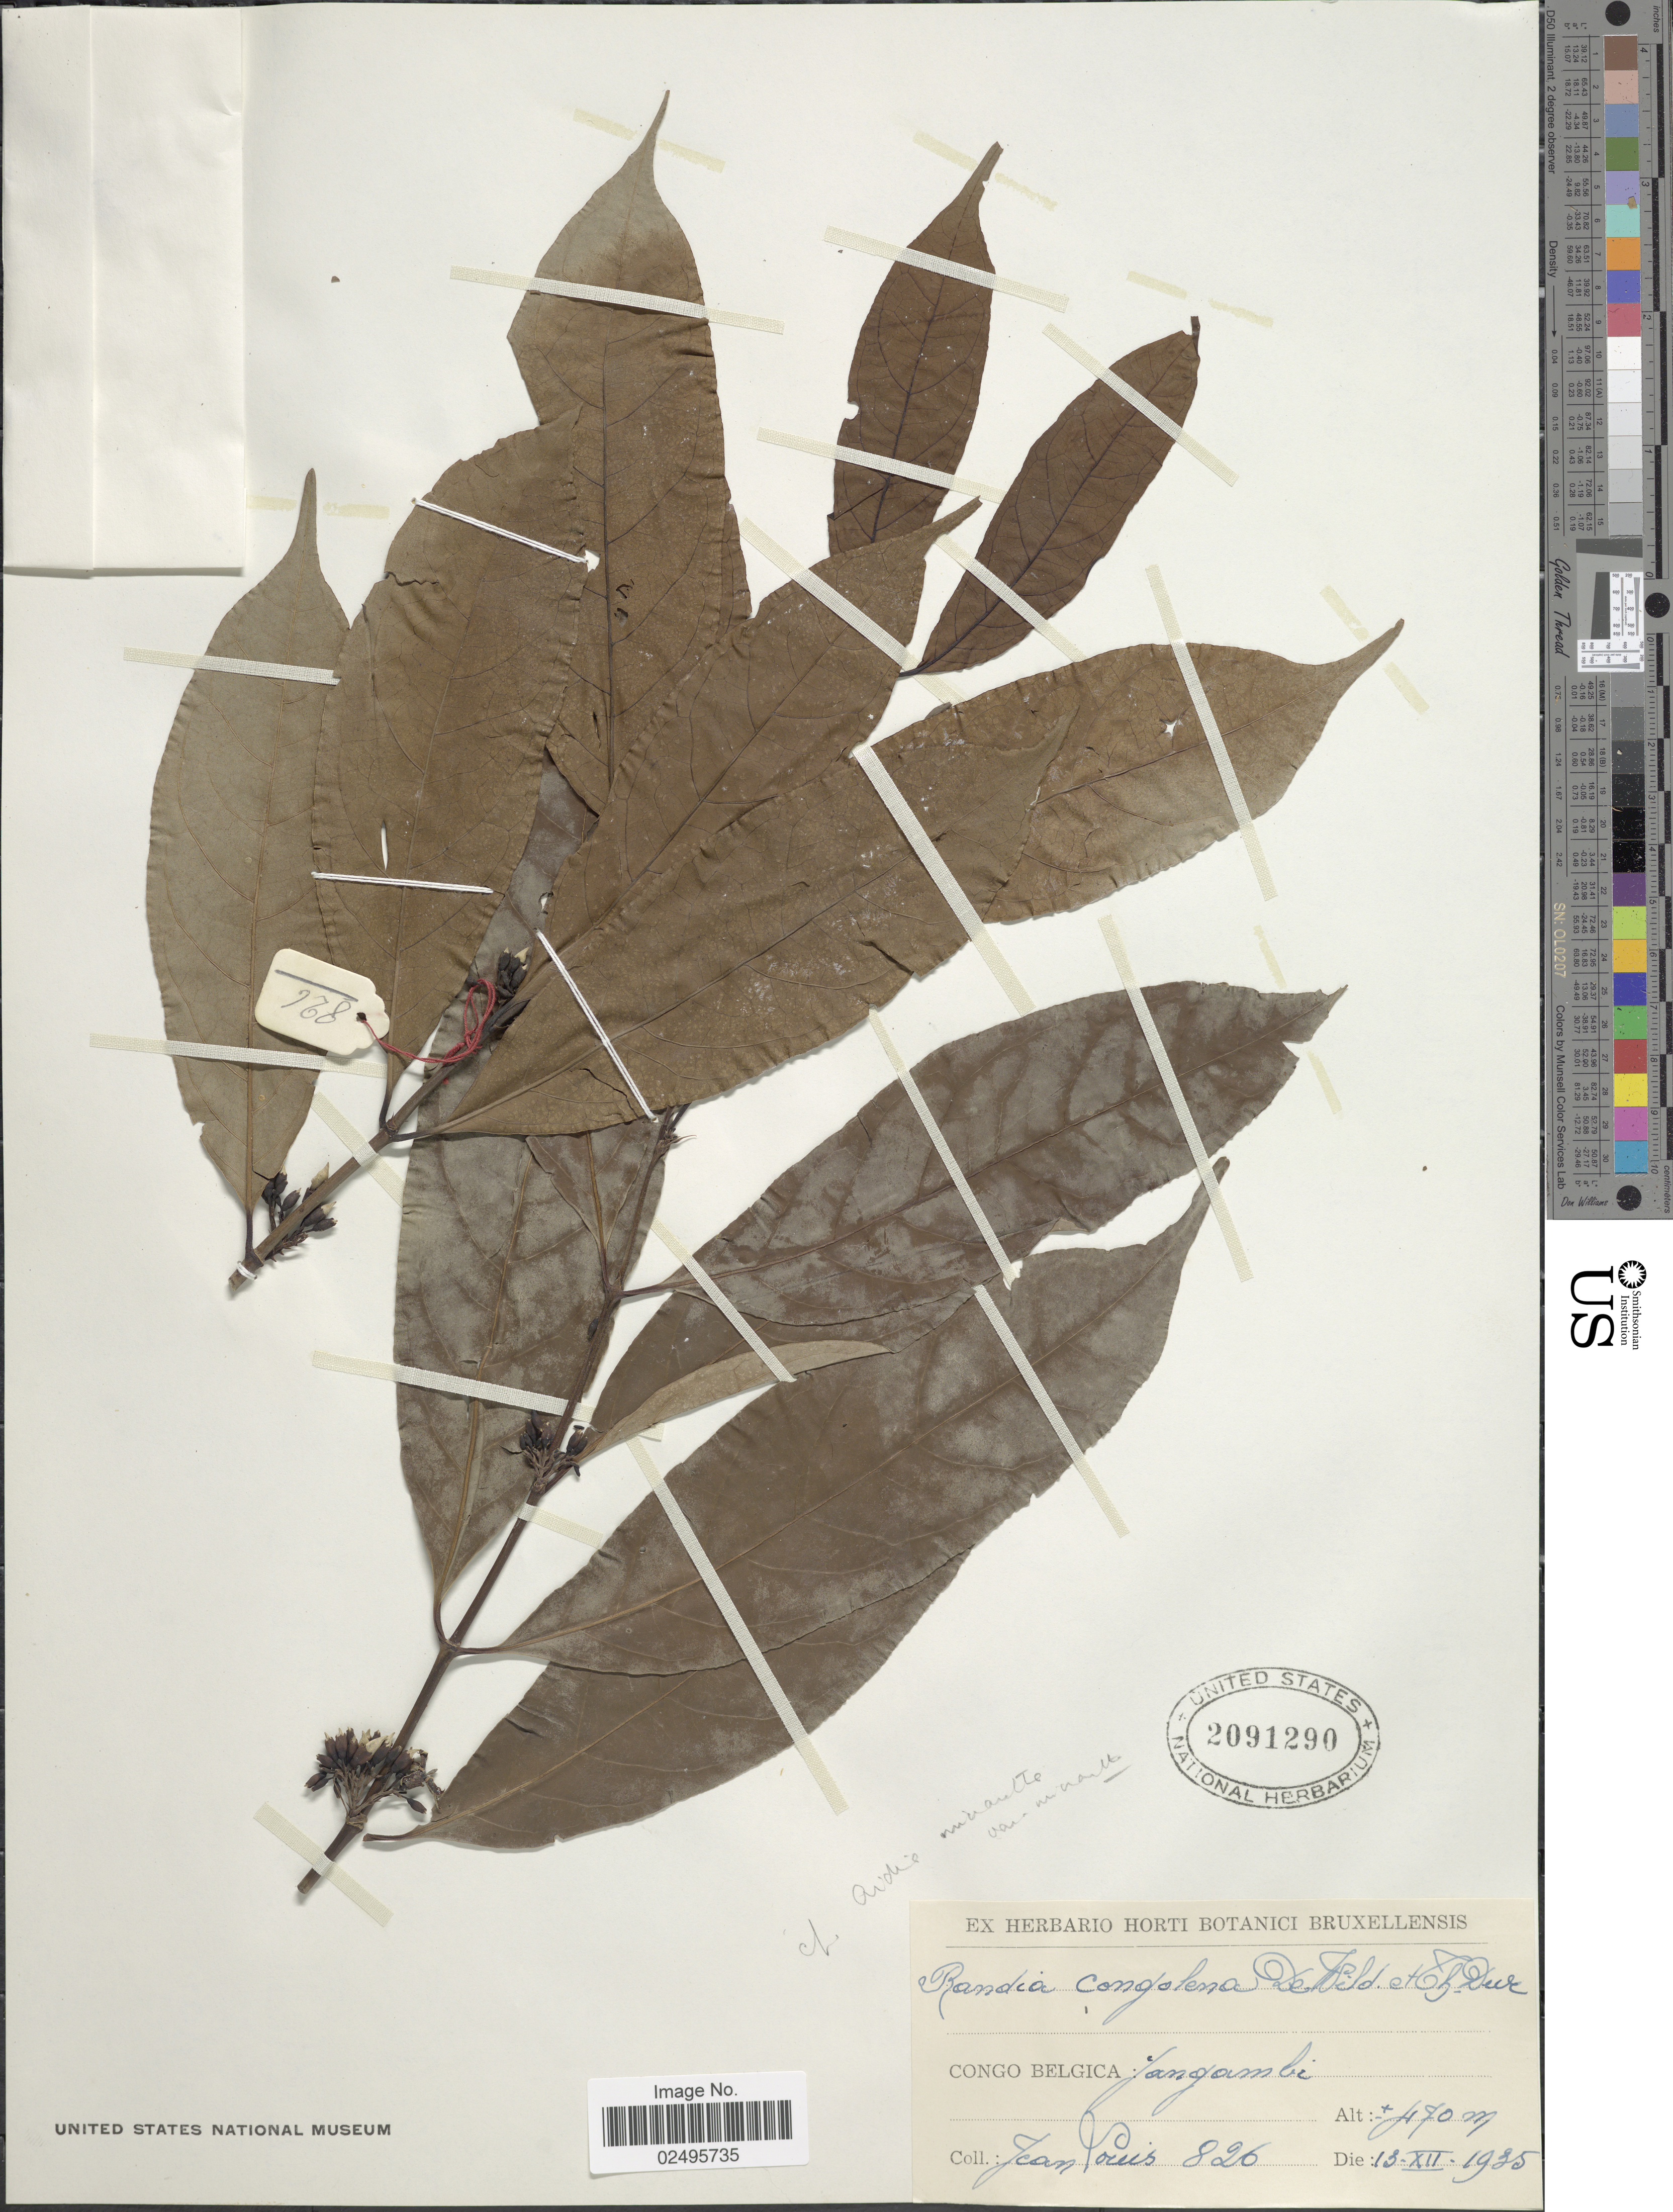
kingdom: Plantae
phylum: Tracheophyta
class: Magnoliopsida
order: Gentianales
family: Rubiaceae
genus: Aidia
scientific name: Aidia micrantha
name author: (K. Schum.) Bullock ex F. White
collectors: J. Louis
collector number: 826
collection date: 1935-12-13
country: Congo, Democratic Republic of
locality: Congo Belgica: Yangambi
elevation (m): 470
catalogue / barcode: US 2091290